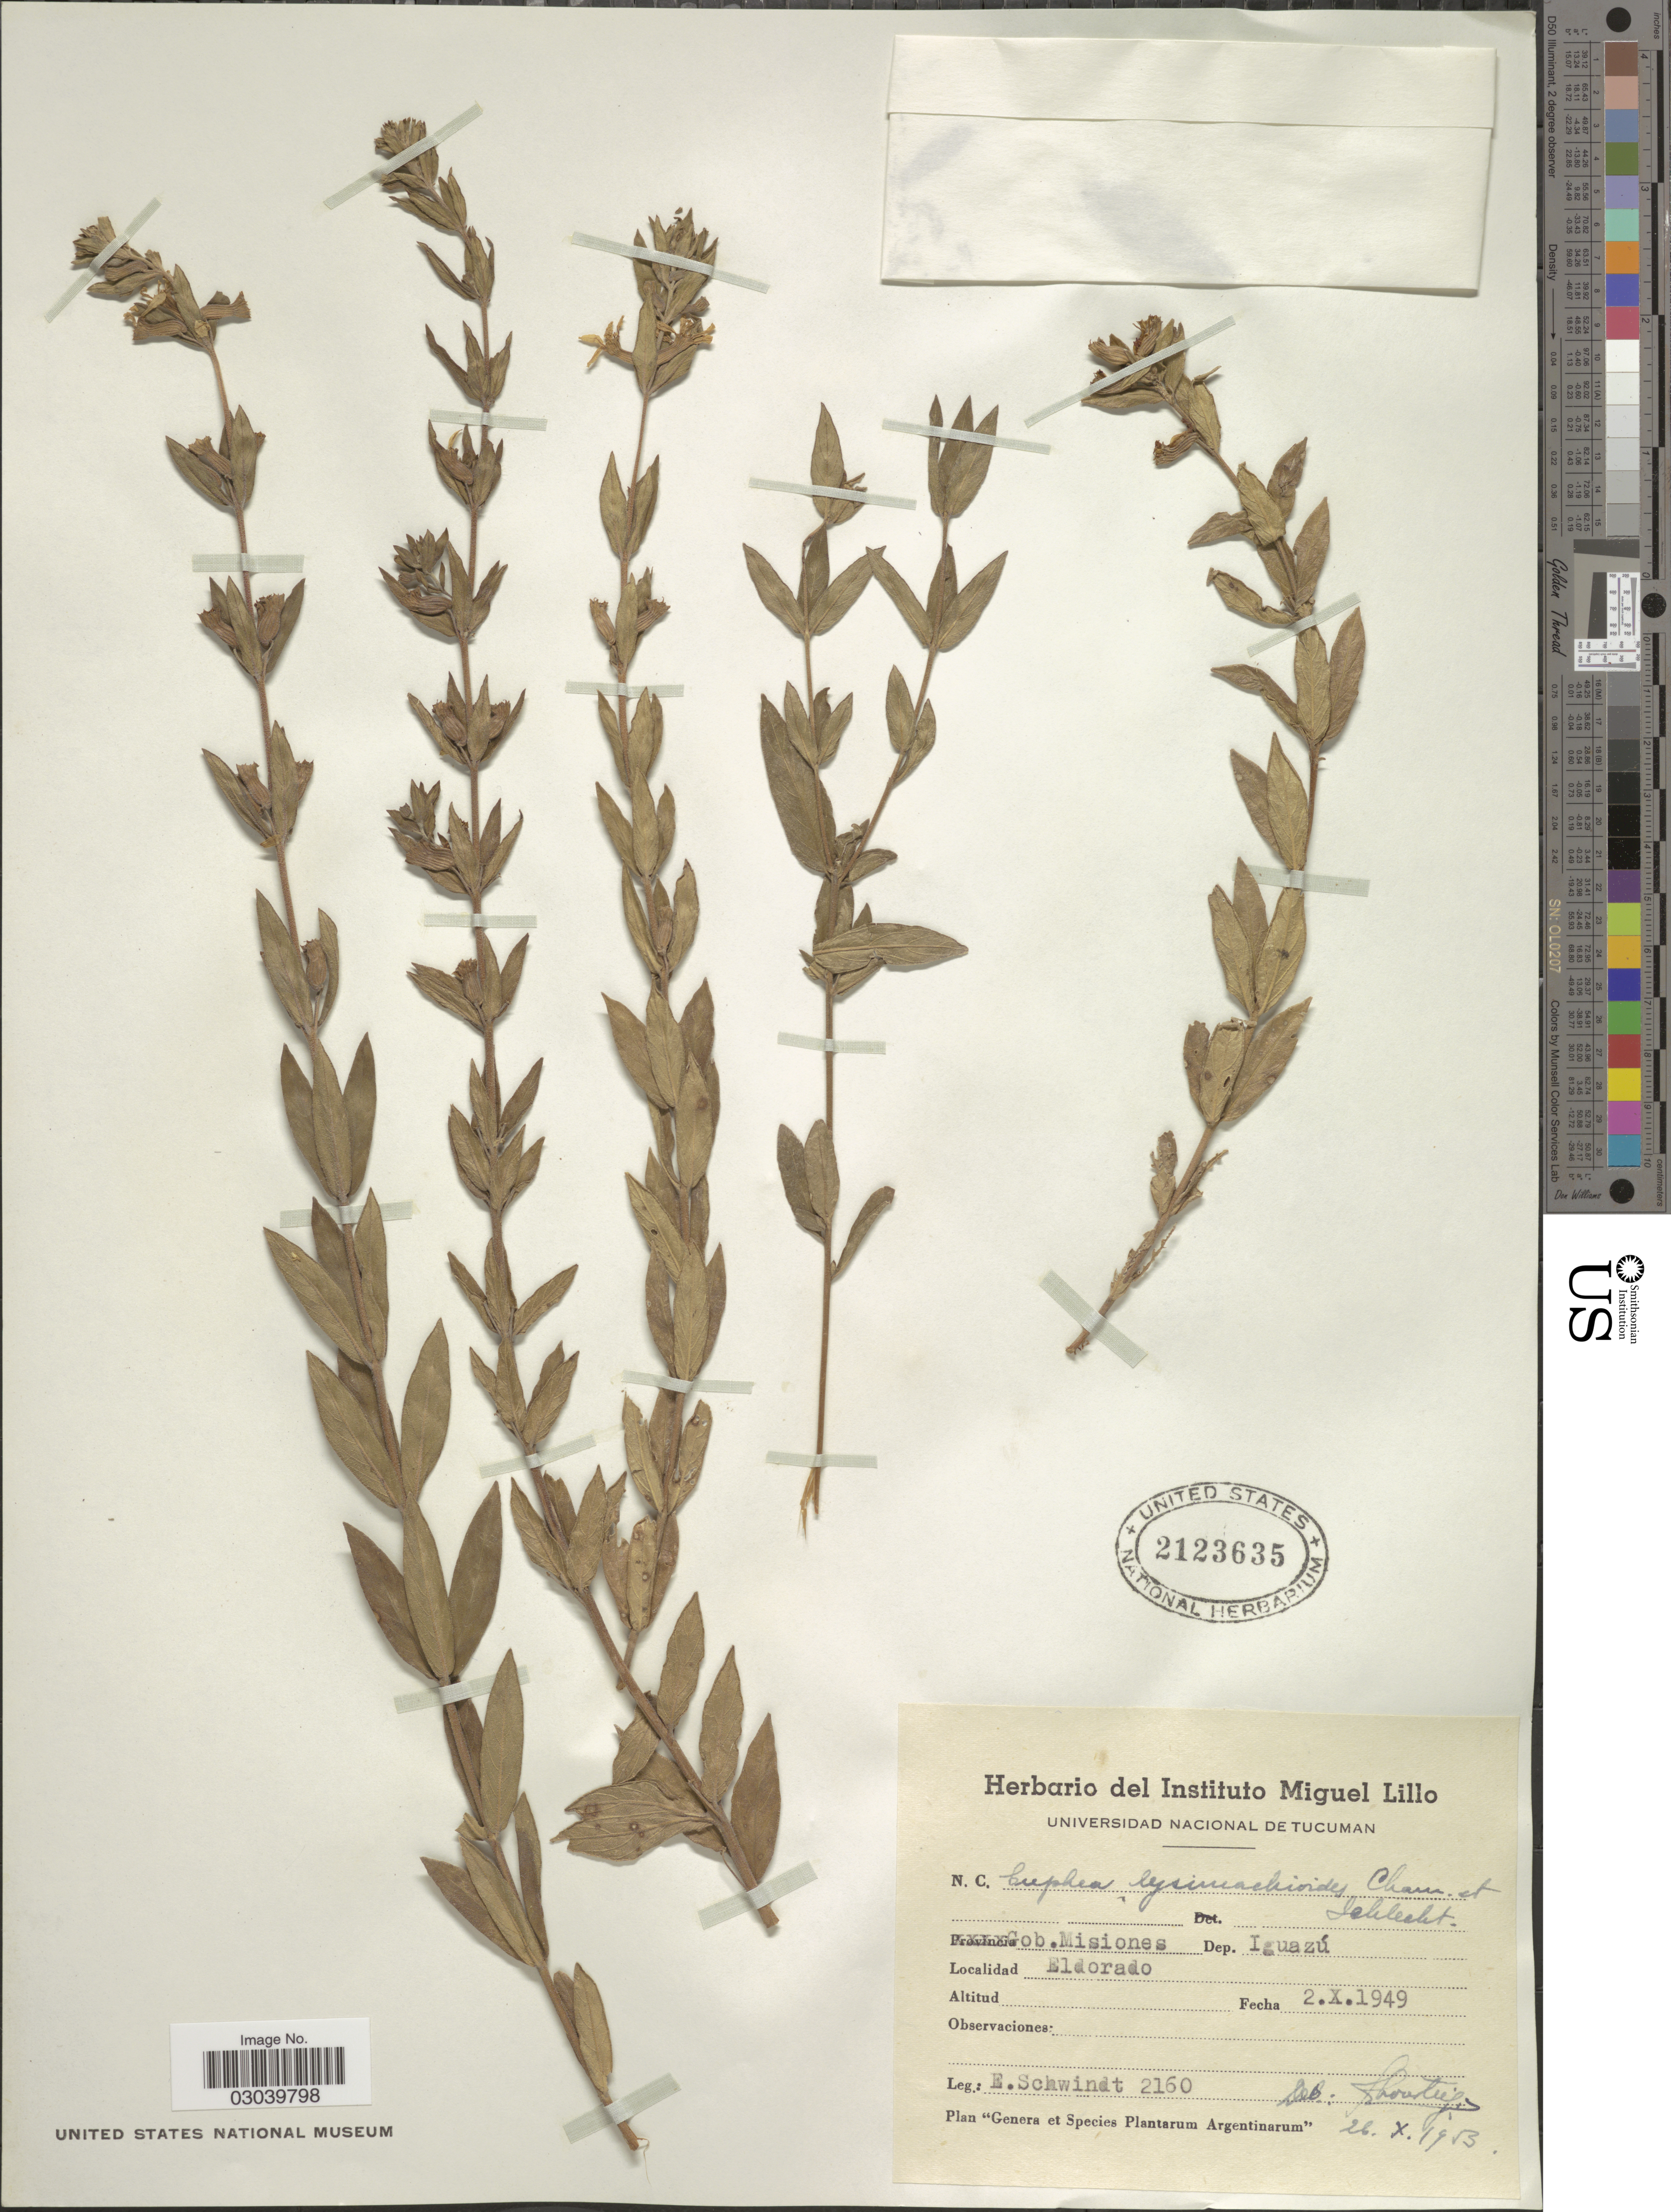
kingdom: Plantae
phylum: Tracheophyta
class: Magnoliopsida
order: Myrtales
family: Lythraceae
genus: Cuphea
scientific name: Cuphea lysimachioides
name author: Cham. & Schltdl.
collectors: E. Schwindt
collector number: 2160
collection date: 1949-10-02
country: Argentina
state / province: Misiones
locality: Gob. Misiones, Dep. Iguazú. Eldorado.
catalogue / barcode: US 2123635